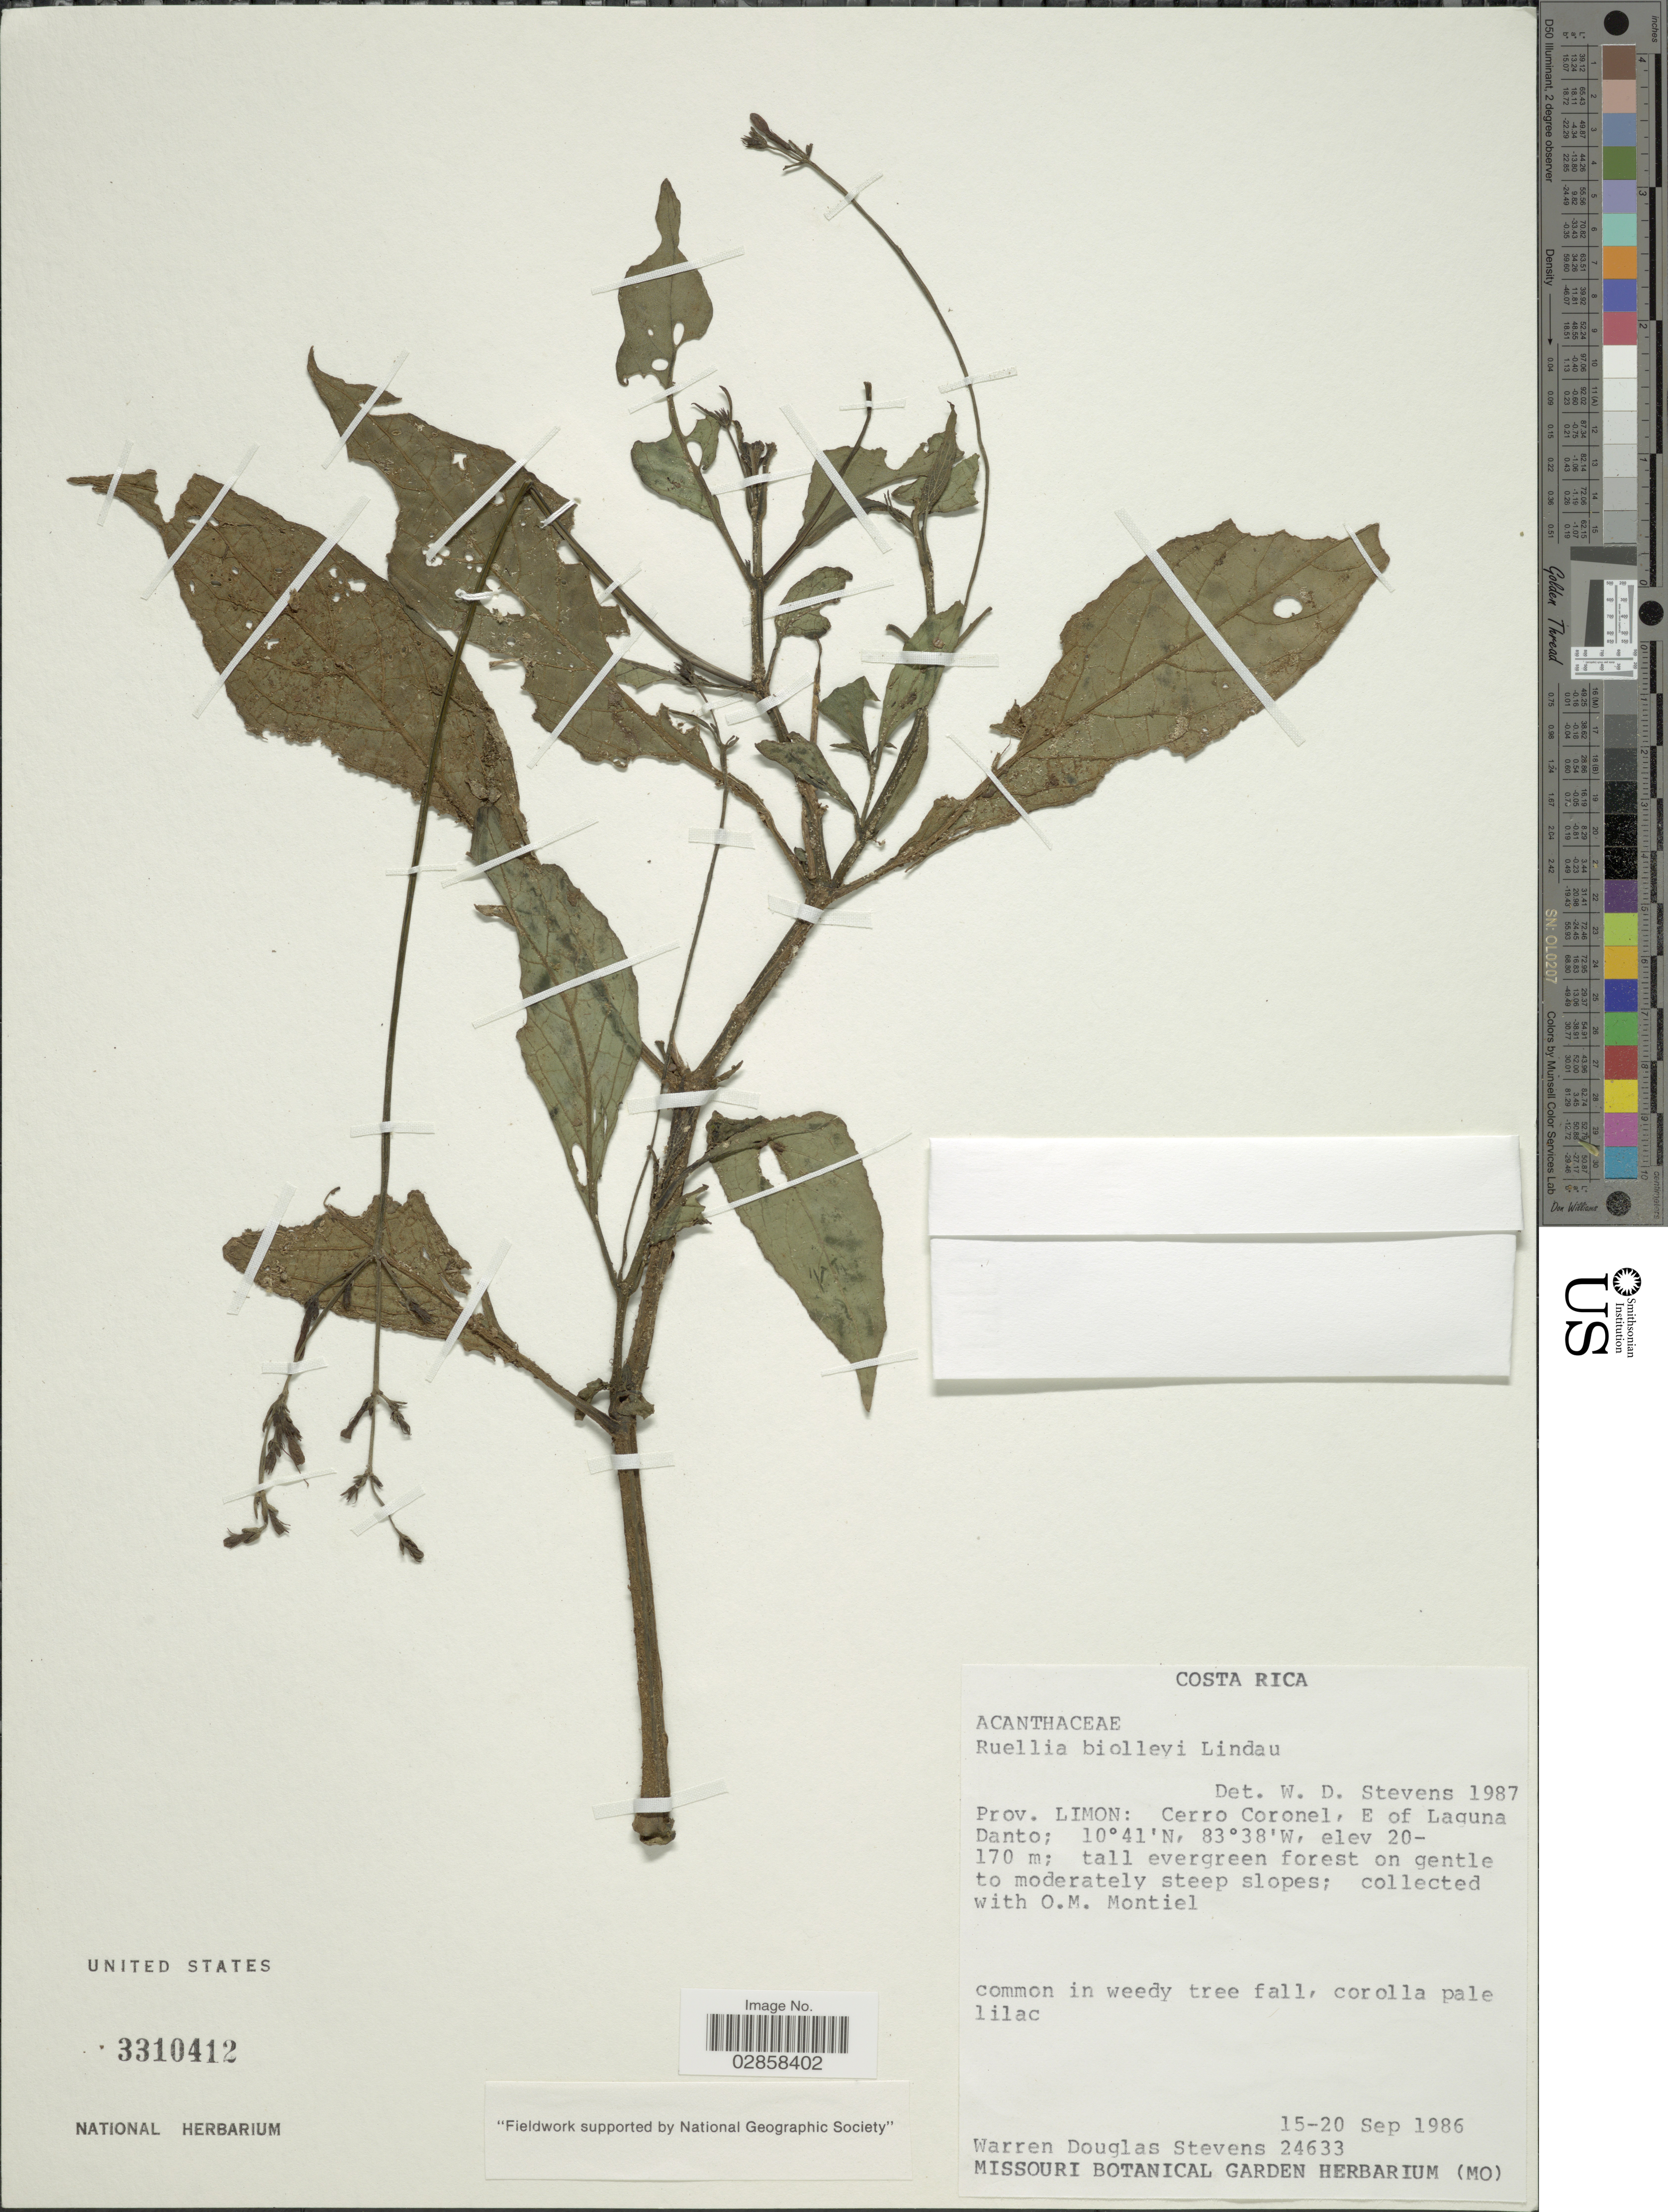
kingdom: Plantae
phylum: Tracheophyta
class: Magnoliopsida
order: Lamiales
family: Acanthaceae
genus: Ruellia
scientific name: Ruellia biolleyi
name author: Lindau in Pittier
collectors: W. D. Stevens & O. Montiel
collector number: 24633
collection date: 1986-09-15/1986-09-20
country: Costa Rica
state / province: Limón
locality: Cerro Coronel, E of Laguna Danto.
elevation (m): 20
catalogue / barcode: US 3310412